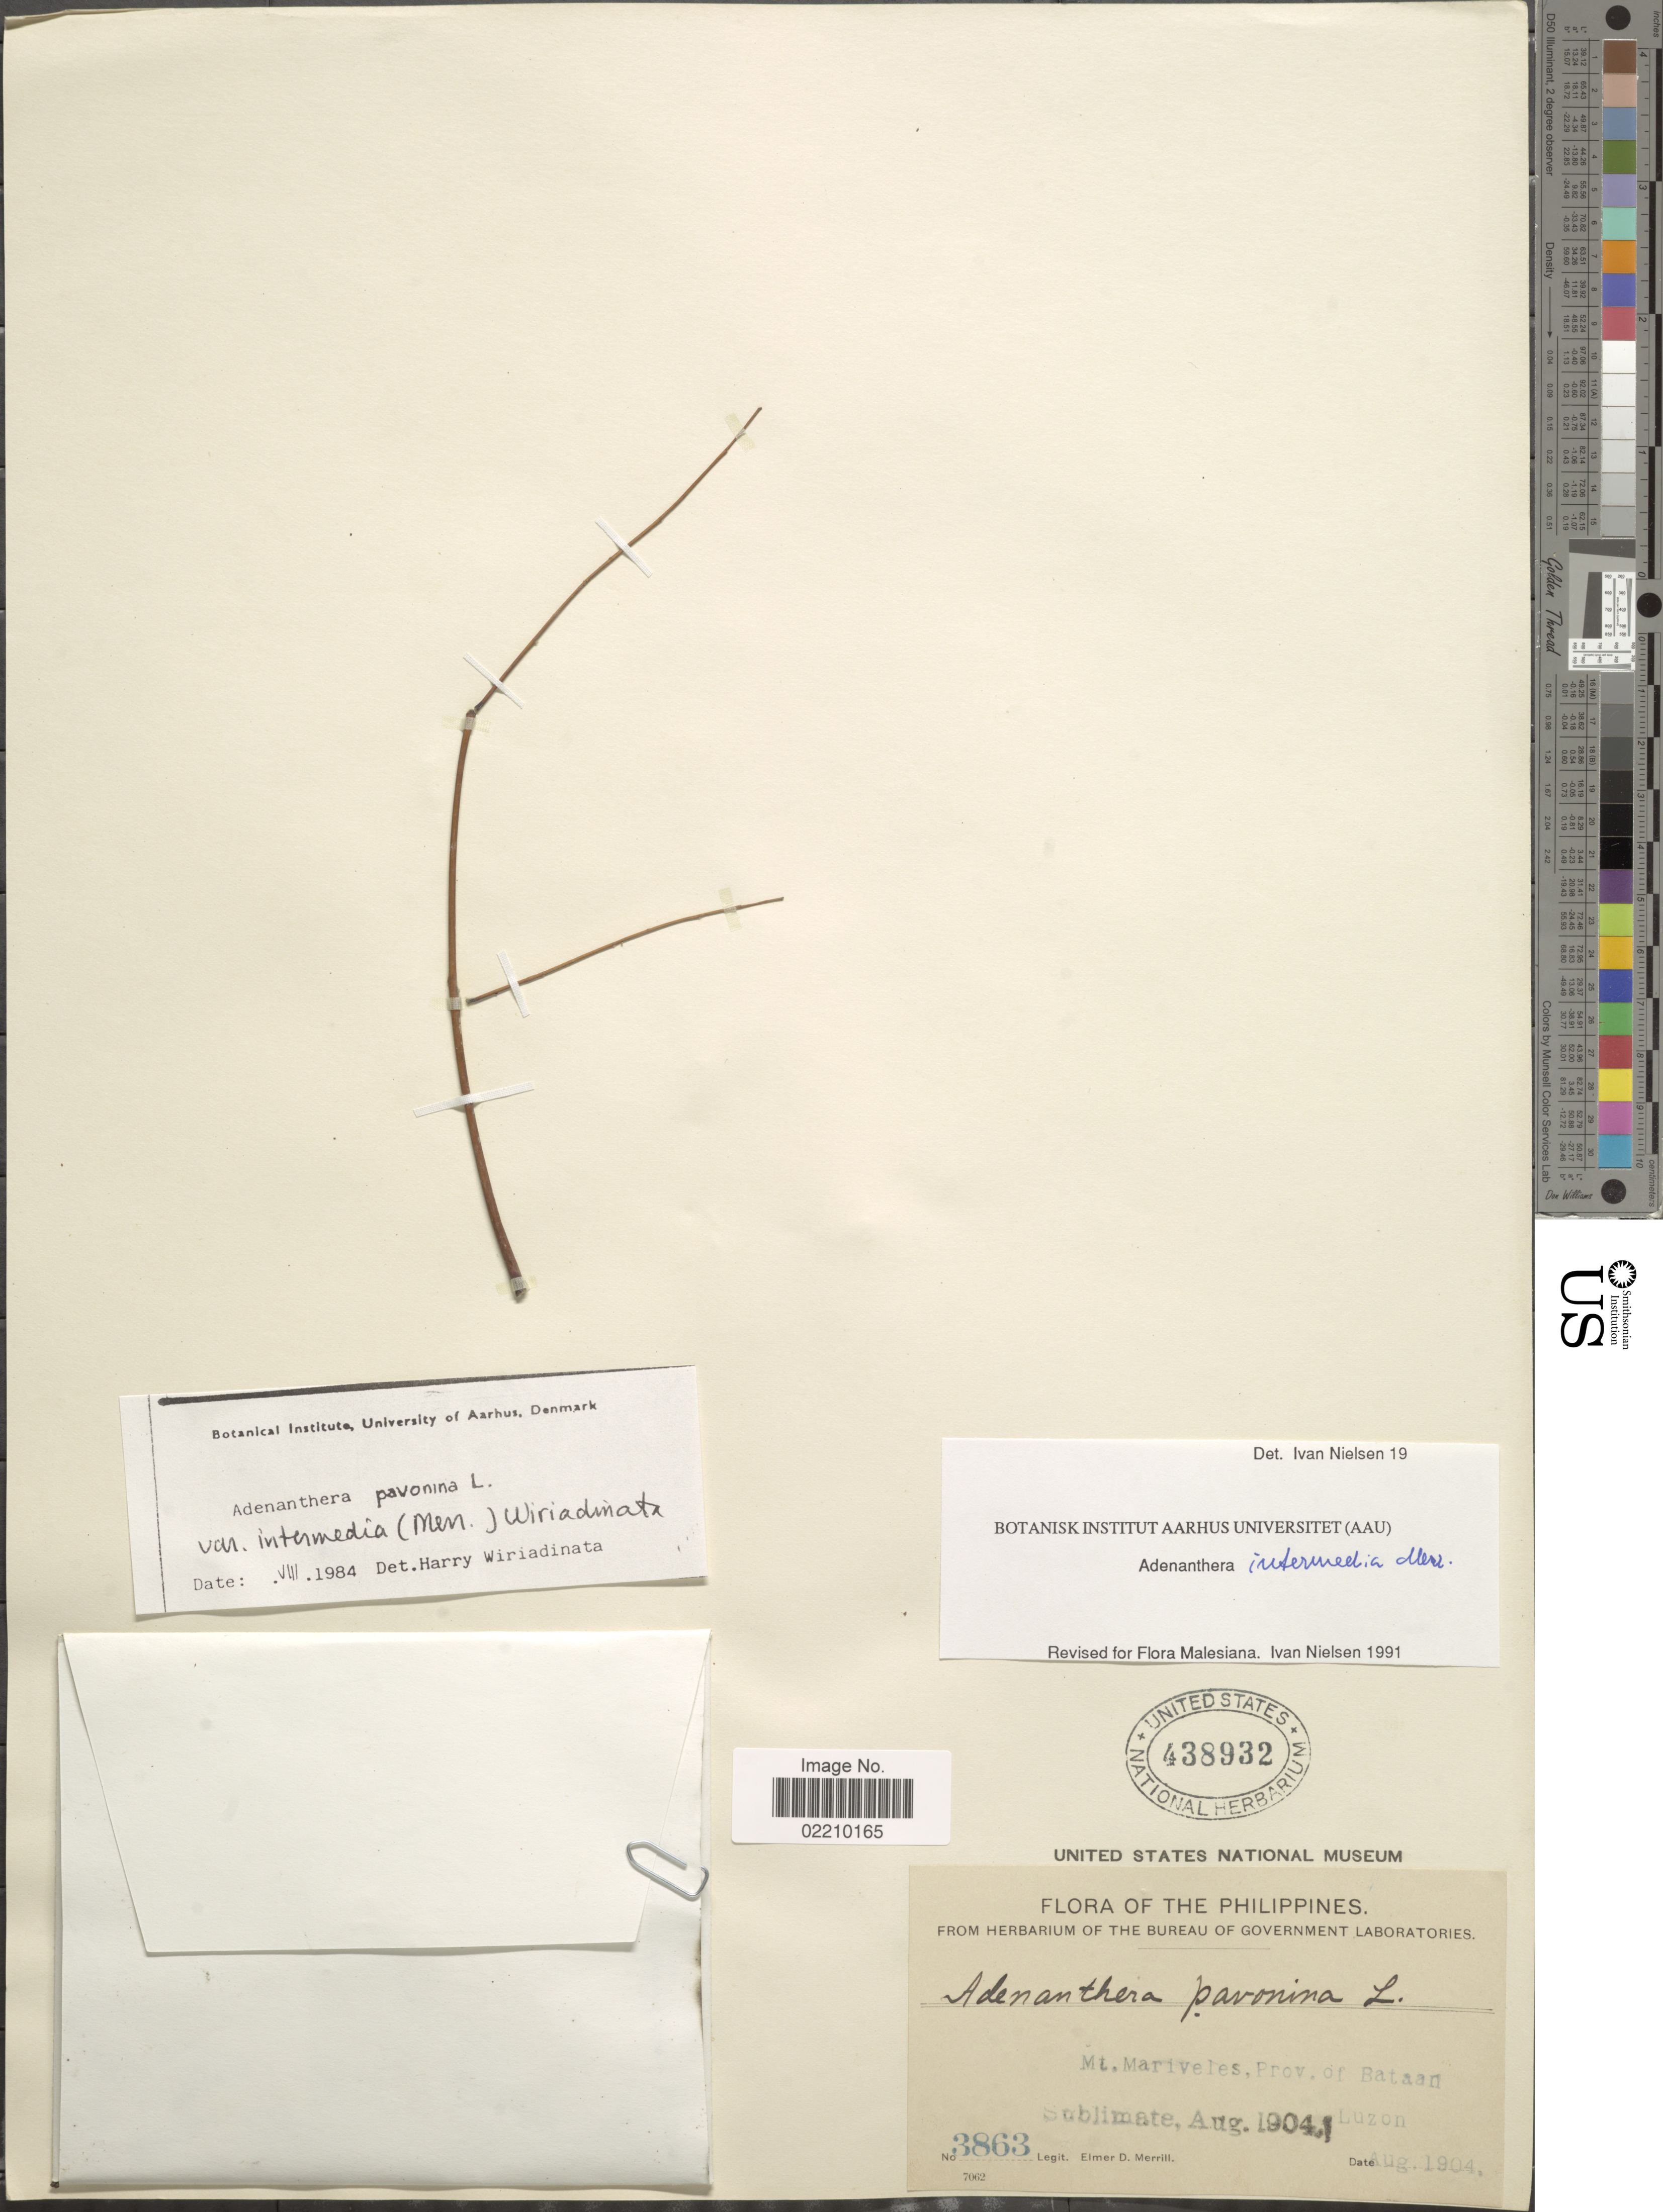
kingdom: Plantae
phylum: Tracheophyta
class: Magnoliopsida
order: Fabales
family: Fabaceae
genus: Adenanthera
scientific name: Adenanthera intermedia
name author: Merr.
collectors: E. D. Merrill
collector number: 3863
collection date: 1904-08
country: Philippines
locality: Mt. Mariveles, Prov. of Bataan, Luzon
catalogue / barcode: US 438932